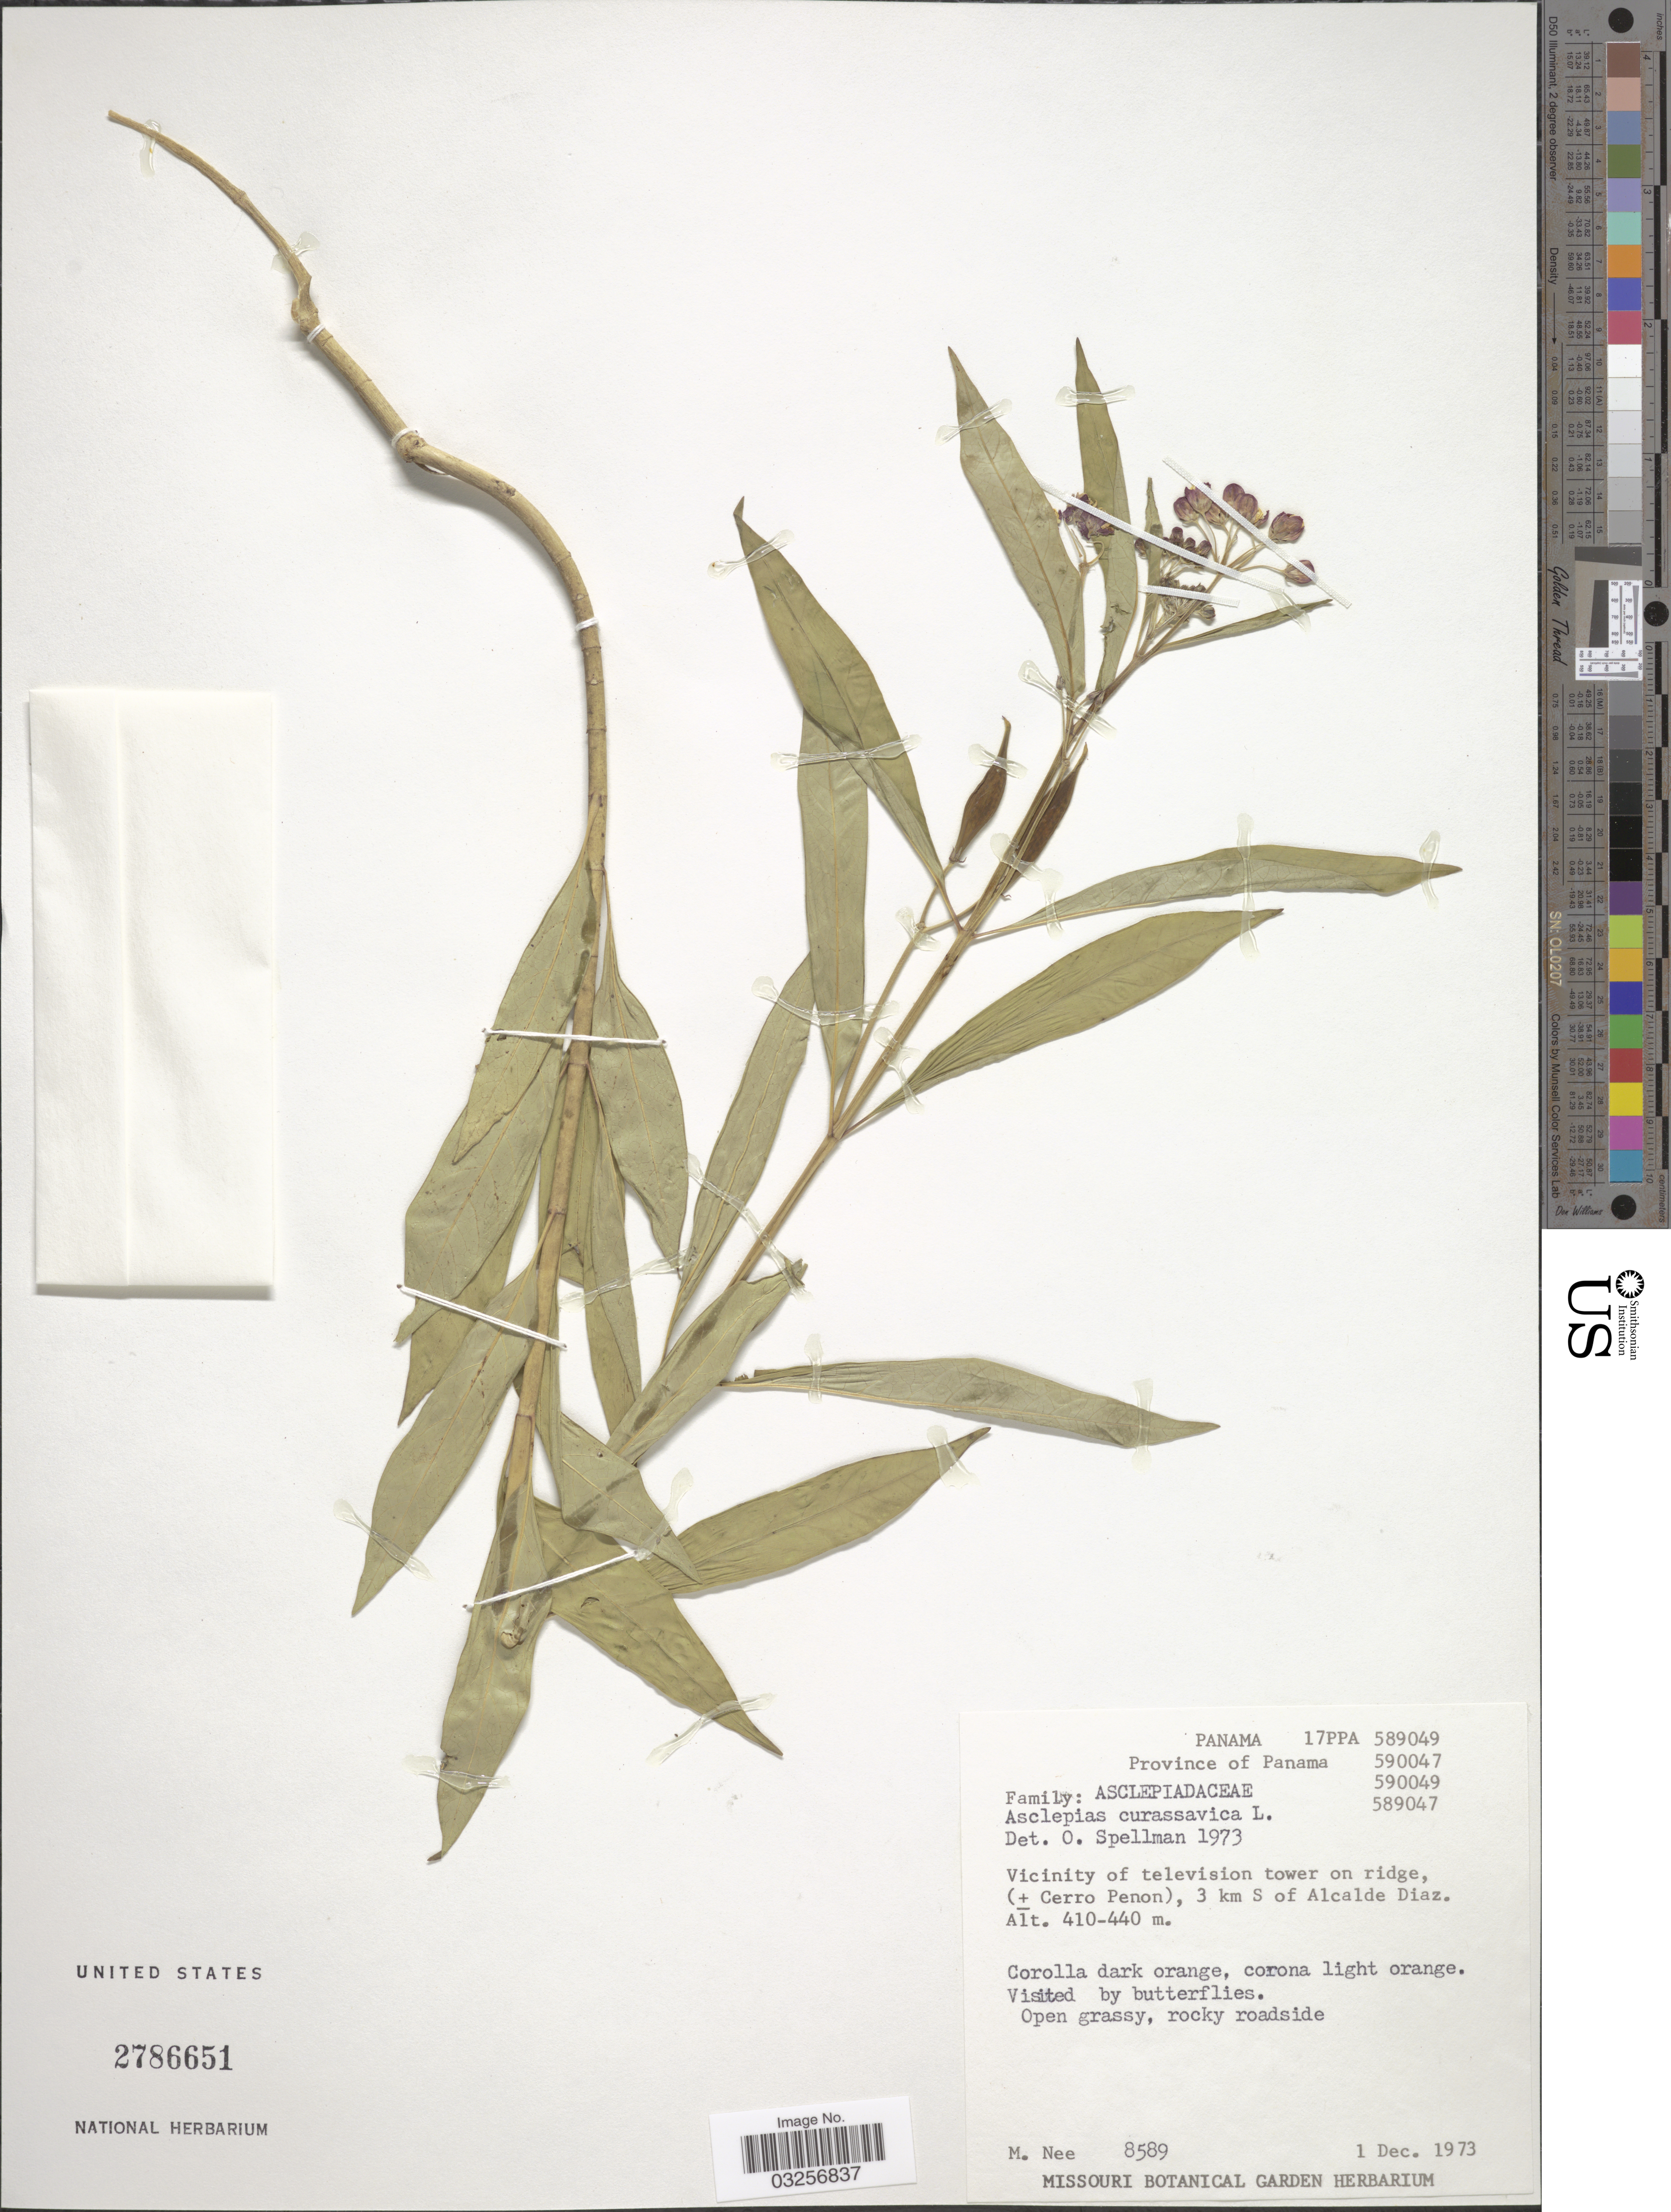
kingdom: Plantae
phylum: Tracheophyta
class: Magnoliopsida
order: Gentianales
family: Apocynaceae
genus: Asclepias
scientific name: Asclepias curassavica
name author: L.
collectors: M. Nee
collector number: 8589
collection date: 1973-12-01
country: Panama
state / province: Panamá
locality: Vicinity of television tower on ridge, (± Cerro Penon), 3 km S of Alcalde Diaz.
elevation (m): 410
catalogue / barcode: US 2786651